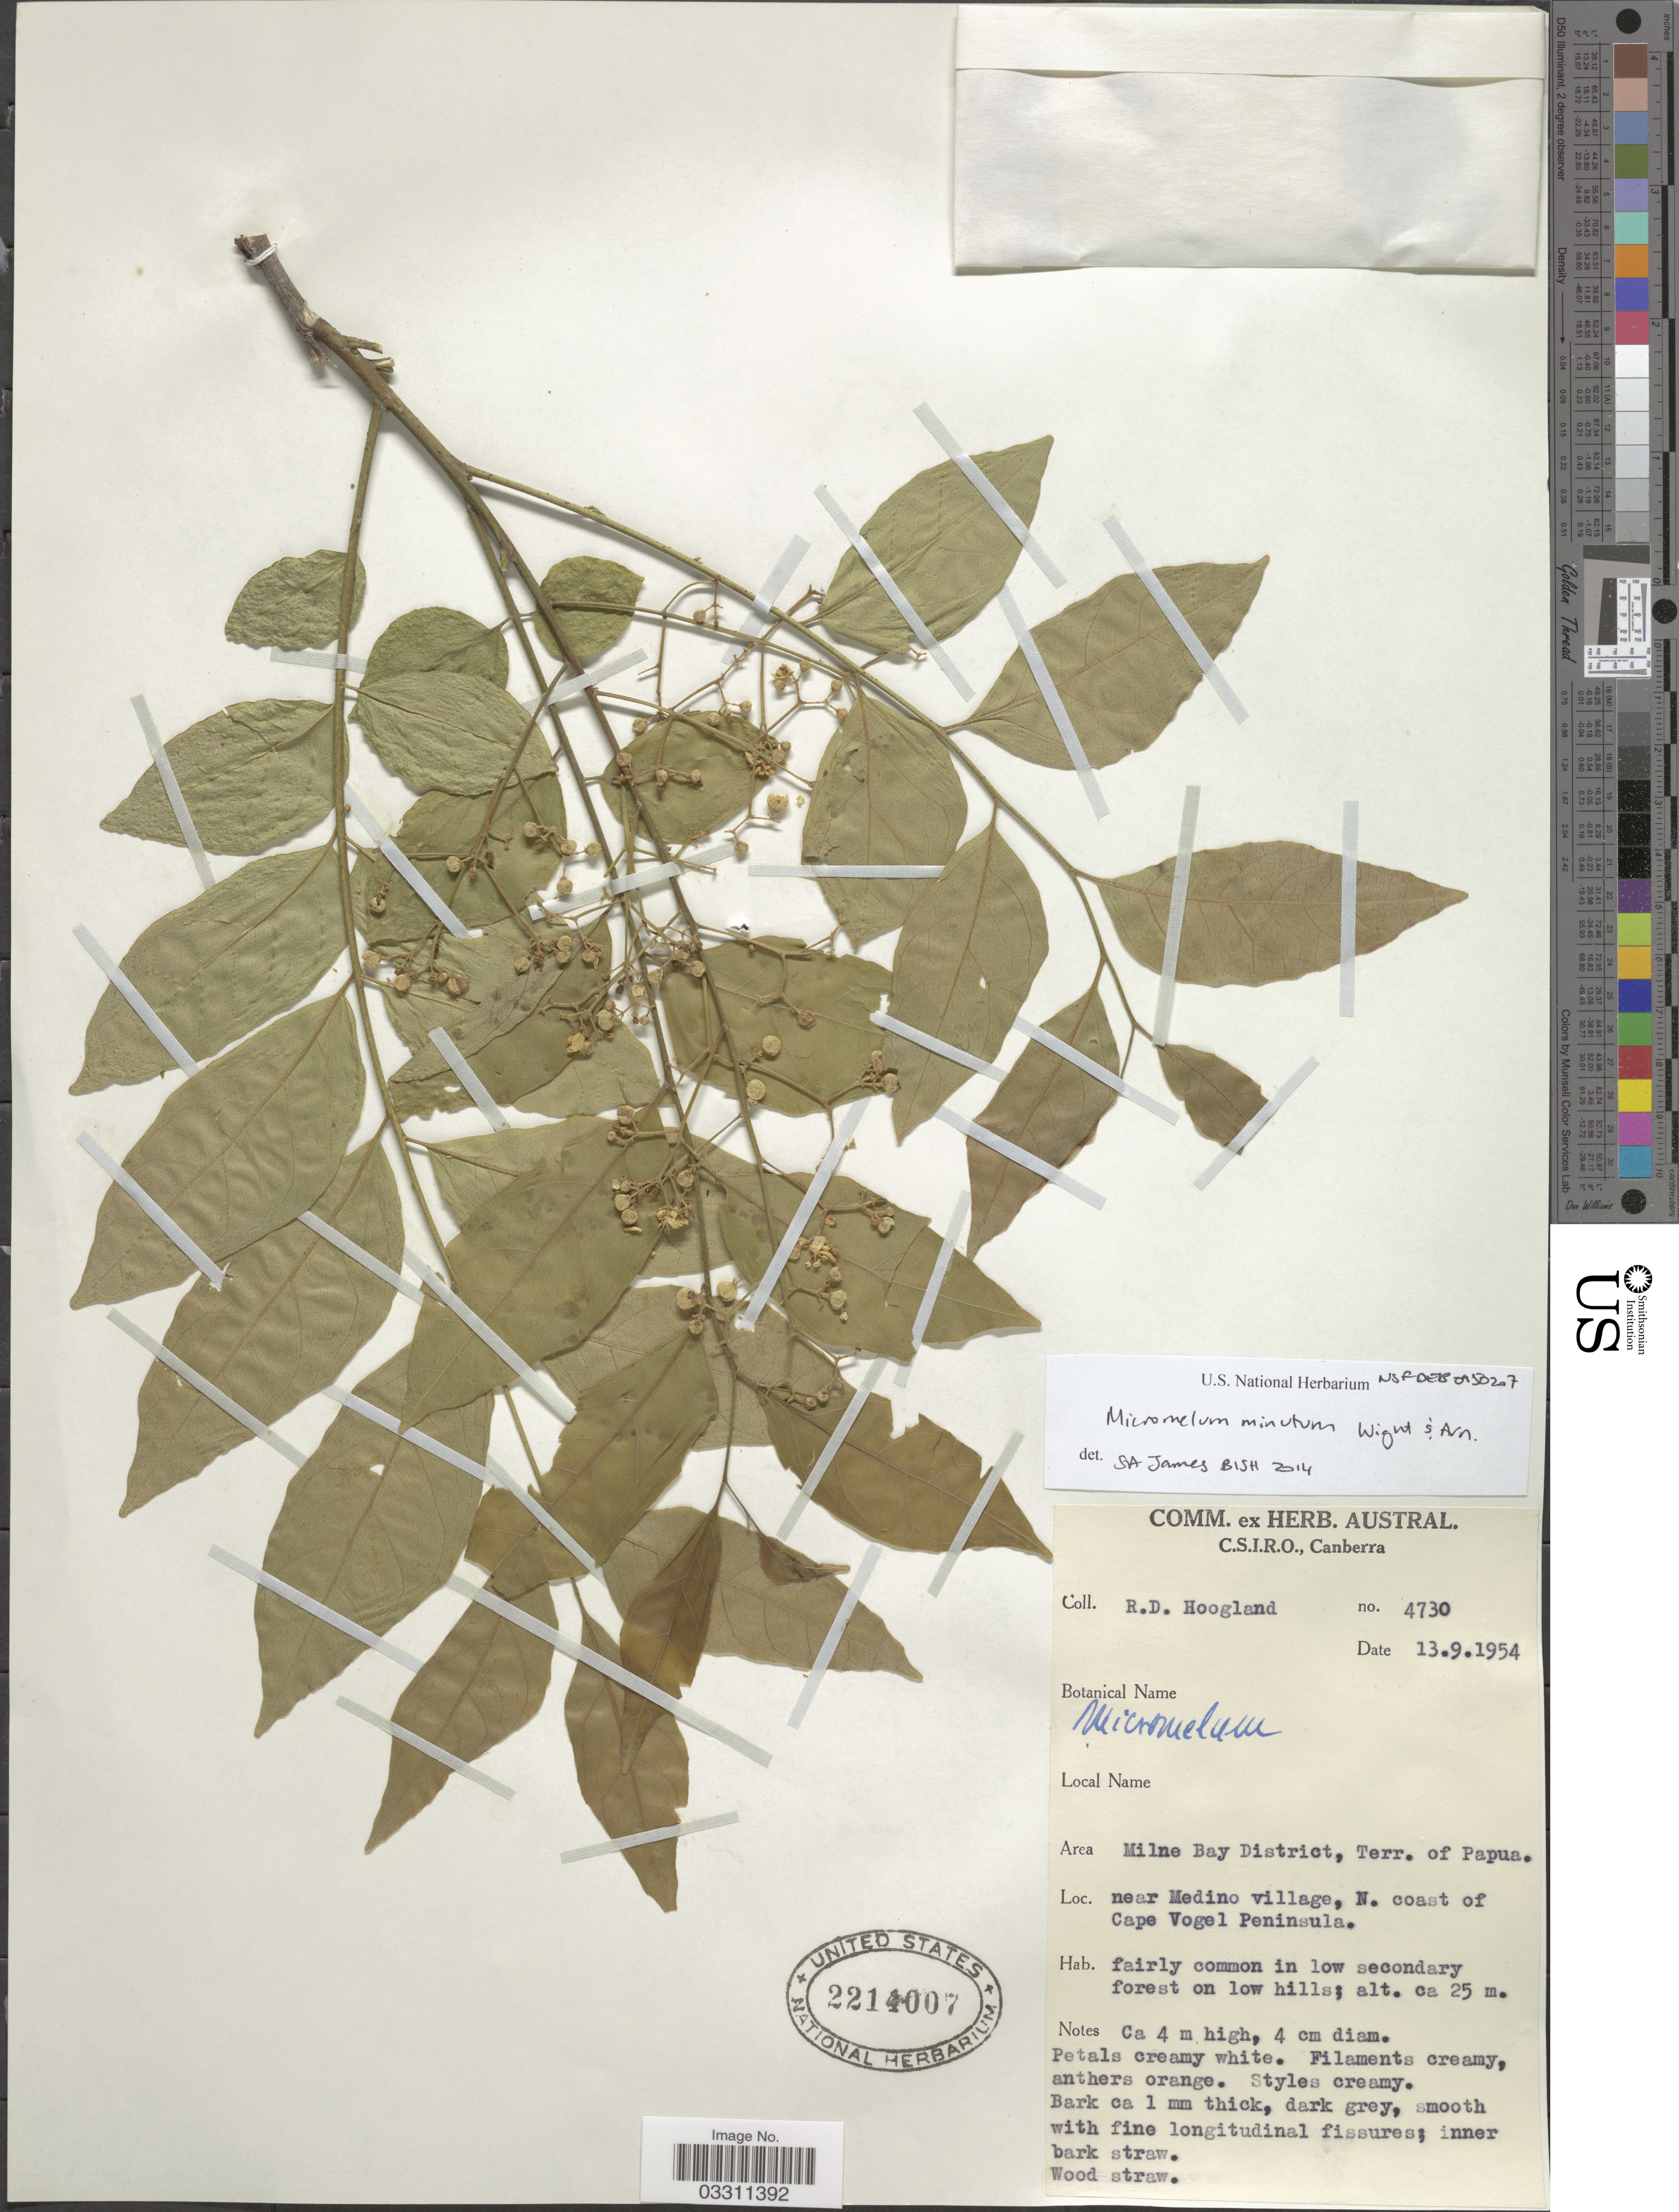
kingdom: Plantae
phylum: Tracheophyta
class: Magnoliopsida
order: Sapindales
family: Rutaceae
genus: Micromelum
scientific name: Micromelum minutum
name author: (G. Forst.) Wight & Arn.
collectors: R. D. Hoogland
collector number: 4730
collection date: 1954-09-13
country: Papua New Guinea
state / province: Milne Bay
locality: Milne Bay District, Terr. of Papua. Near Medino village, N. coast of Cape Vogel Peninsula.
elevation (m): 25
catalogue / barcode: US 2214007